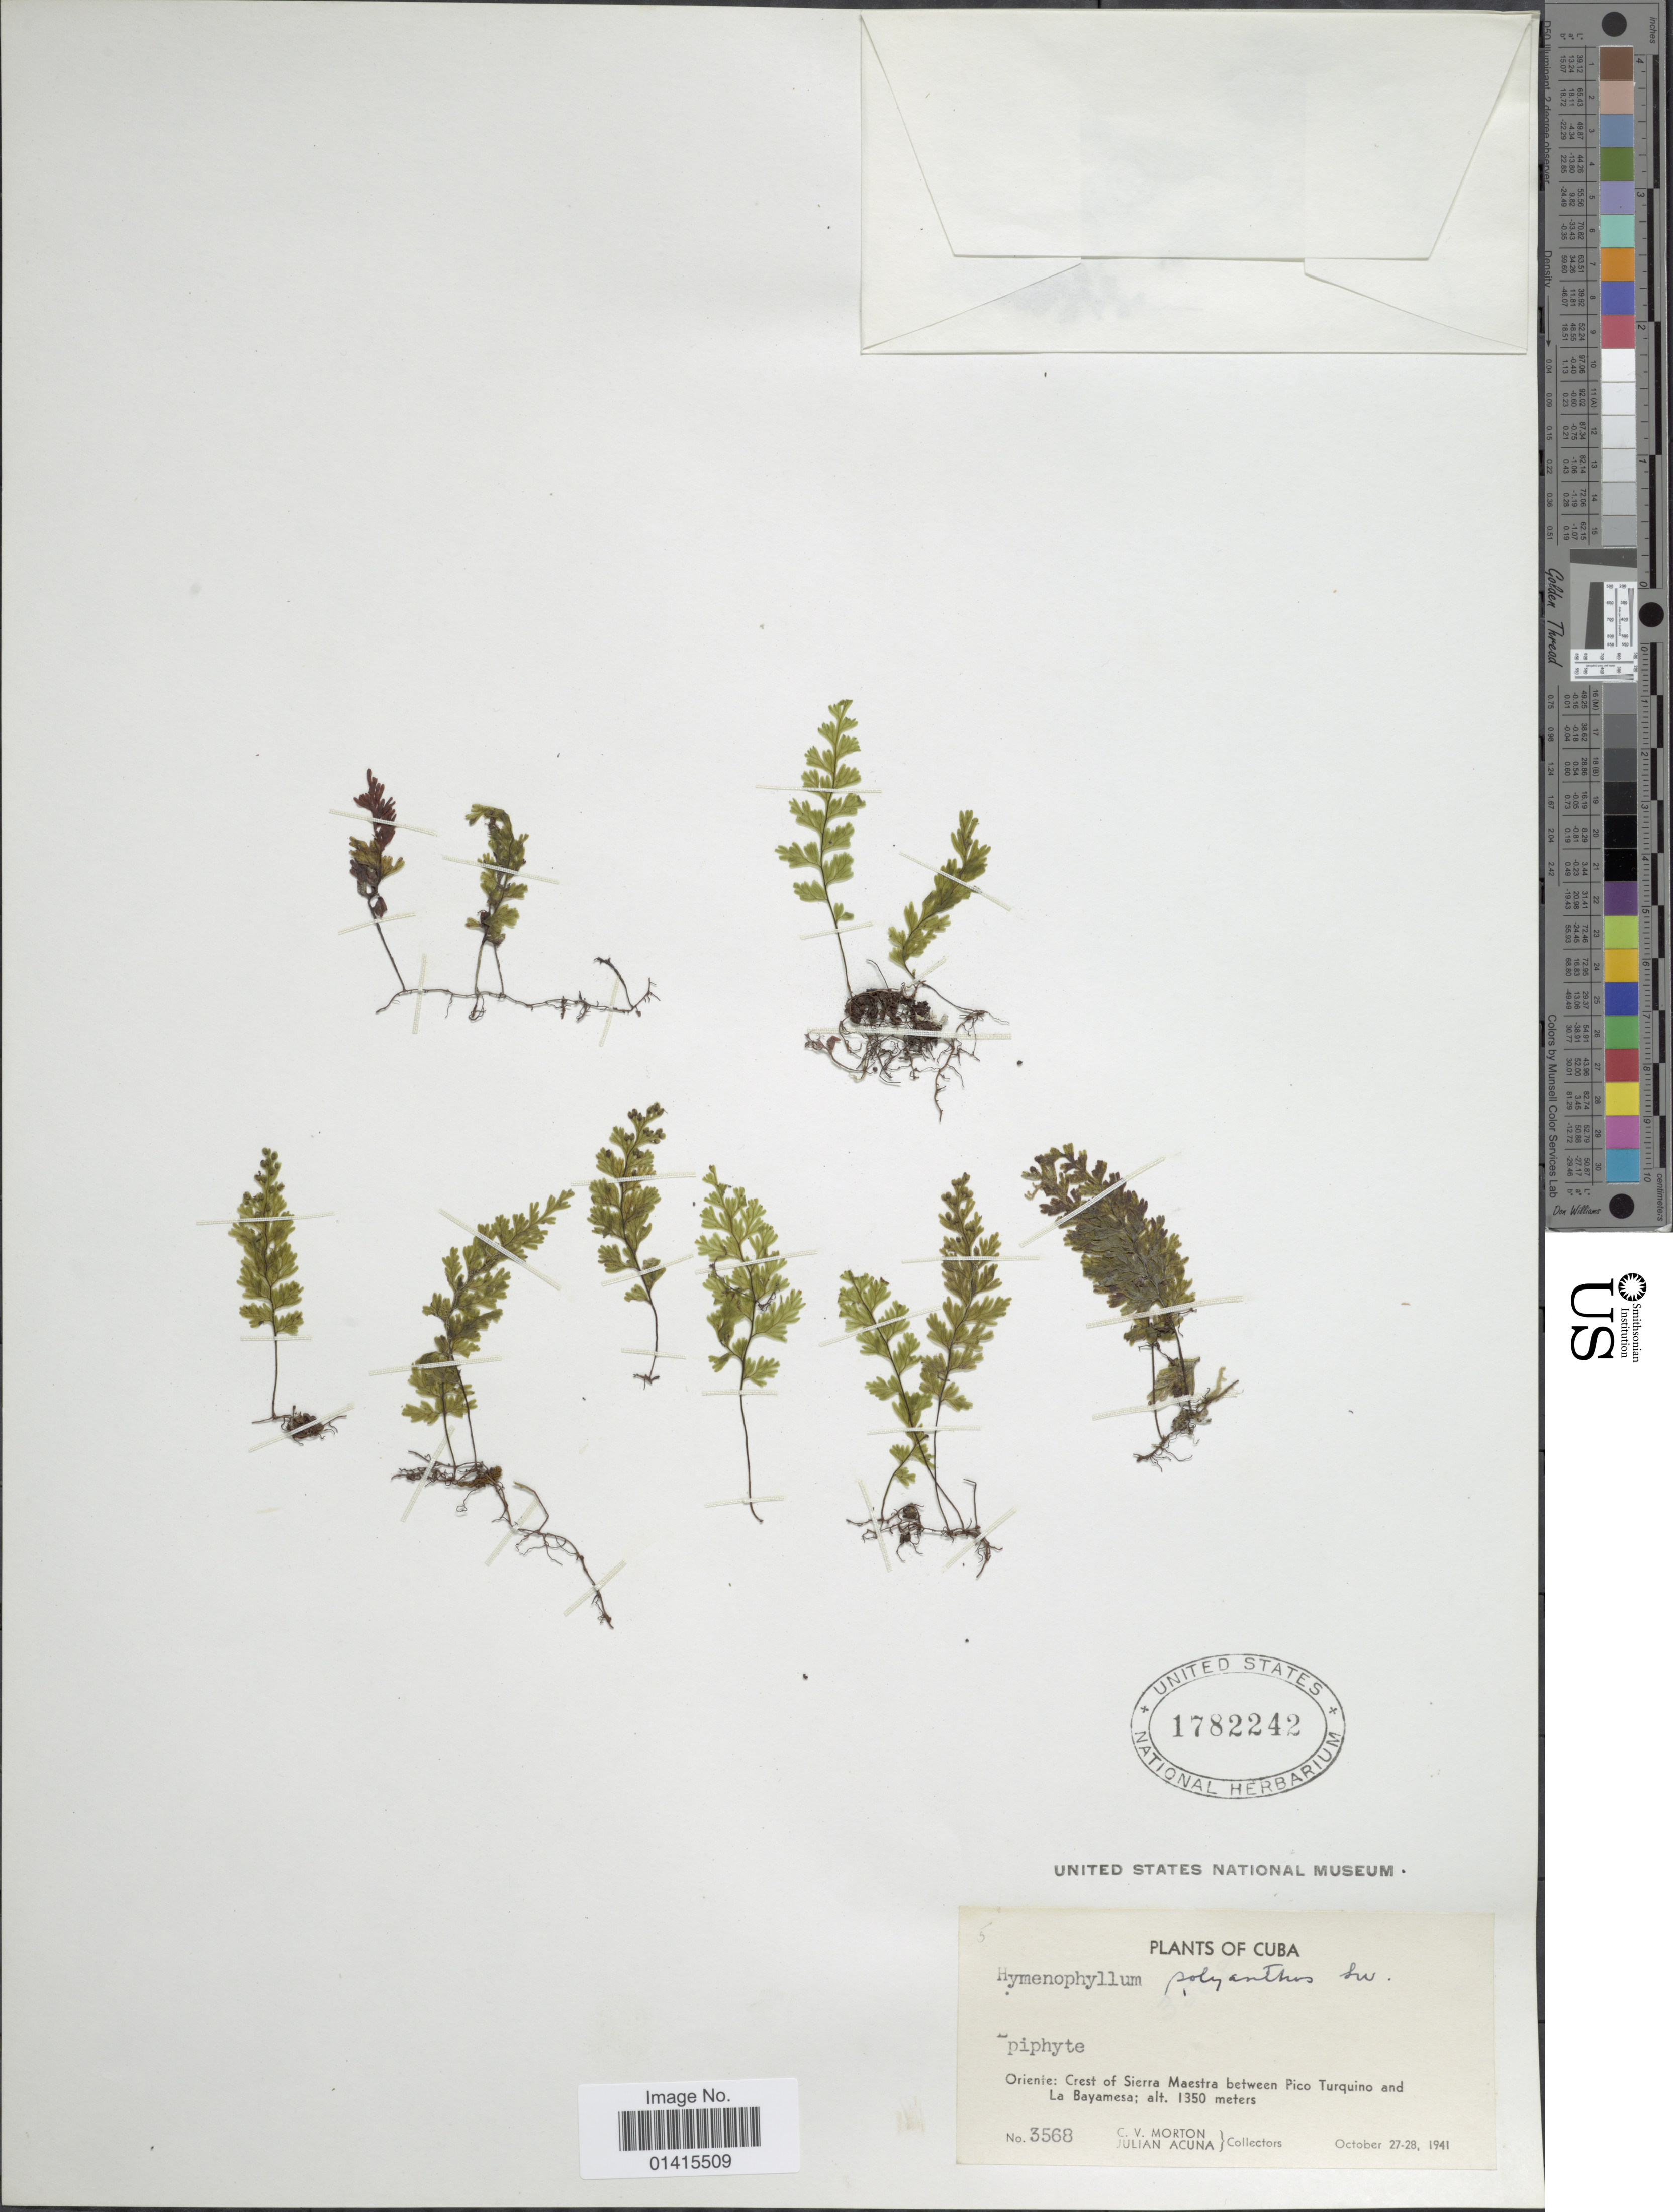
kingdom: Plantae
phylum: Tracheophyta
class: Polypodiopsida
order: Hymenophyllales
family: Hymenophyllaceae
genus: Hymenophyllum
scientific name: Hymenophyllum polyanthos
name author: (Sw.) Sw.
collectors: C. V. Morton & J. B. Acuña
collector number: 3568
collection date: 1941-10-27/1941-10-28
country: Cuba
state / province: Oriente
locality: Oriente: Crest of Sierra Maestra between Pico Turquino and La Bayamesa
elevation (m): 1350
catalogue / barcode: US 1782242